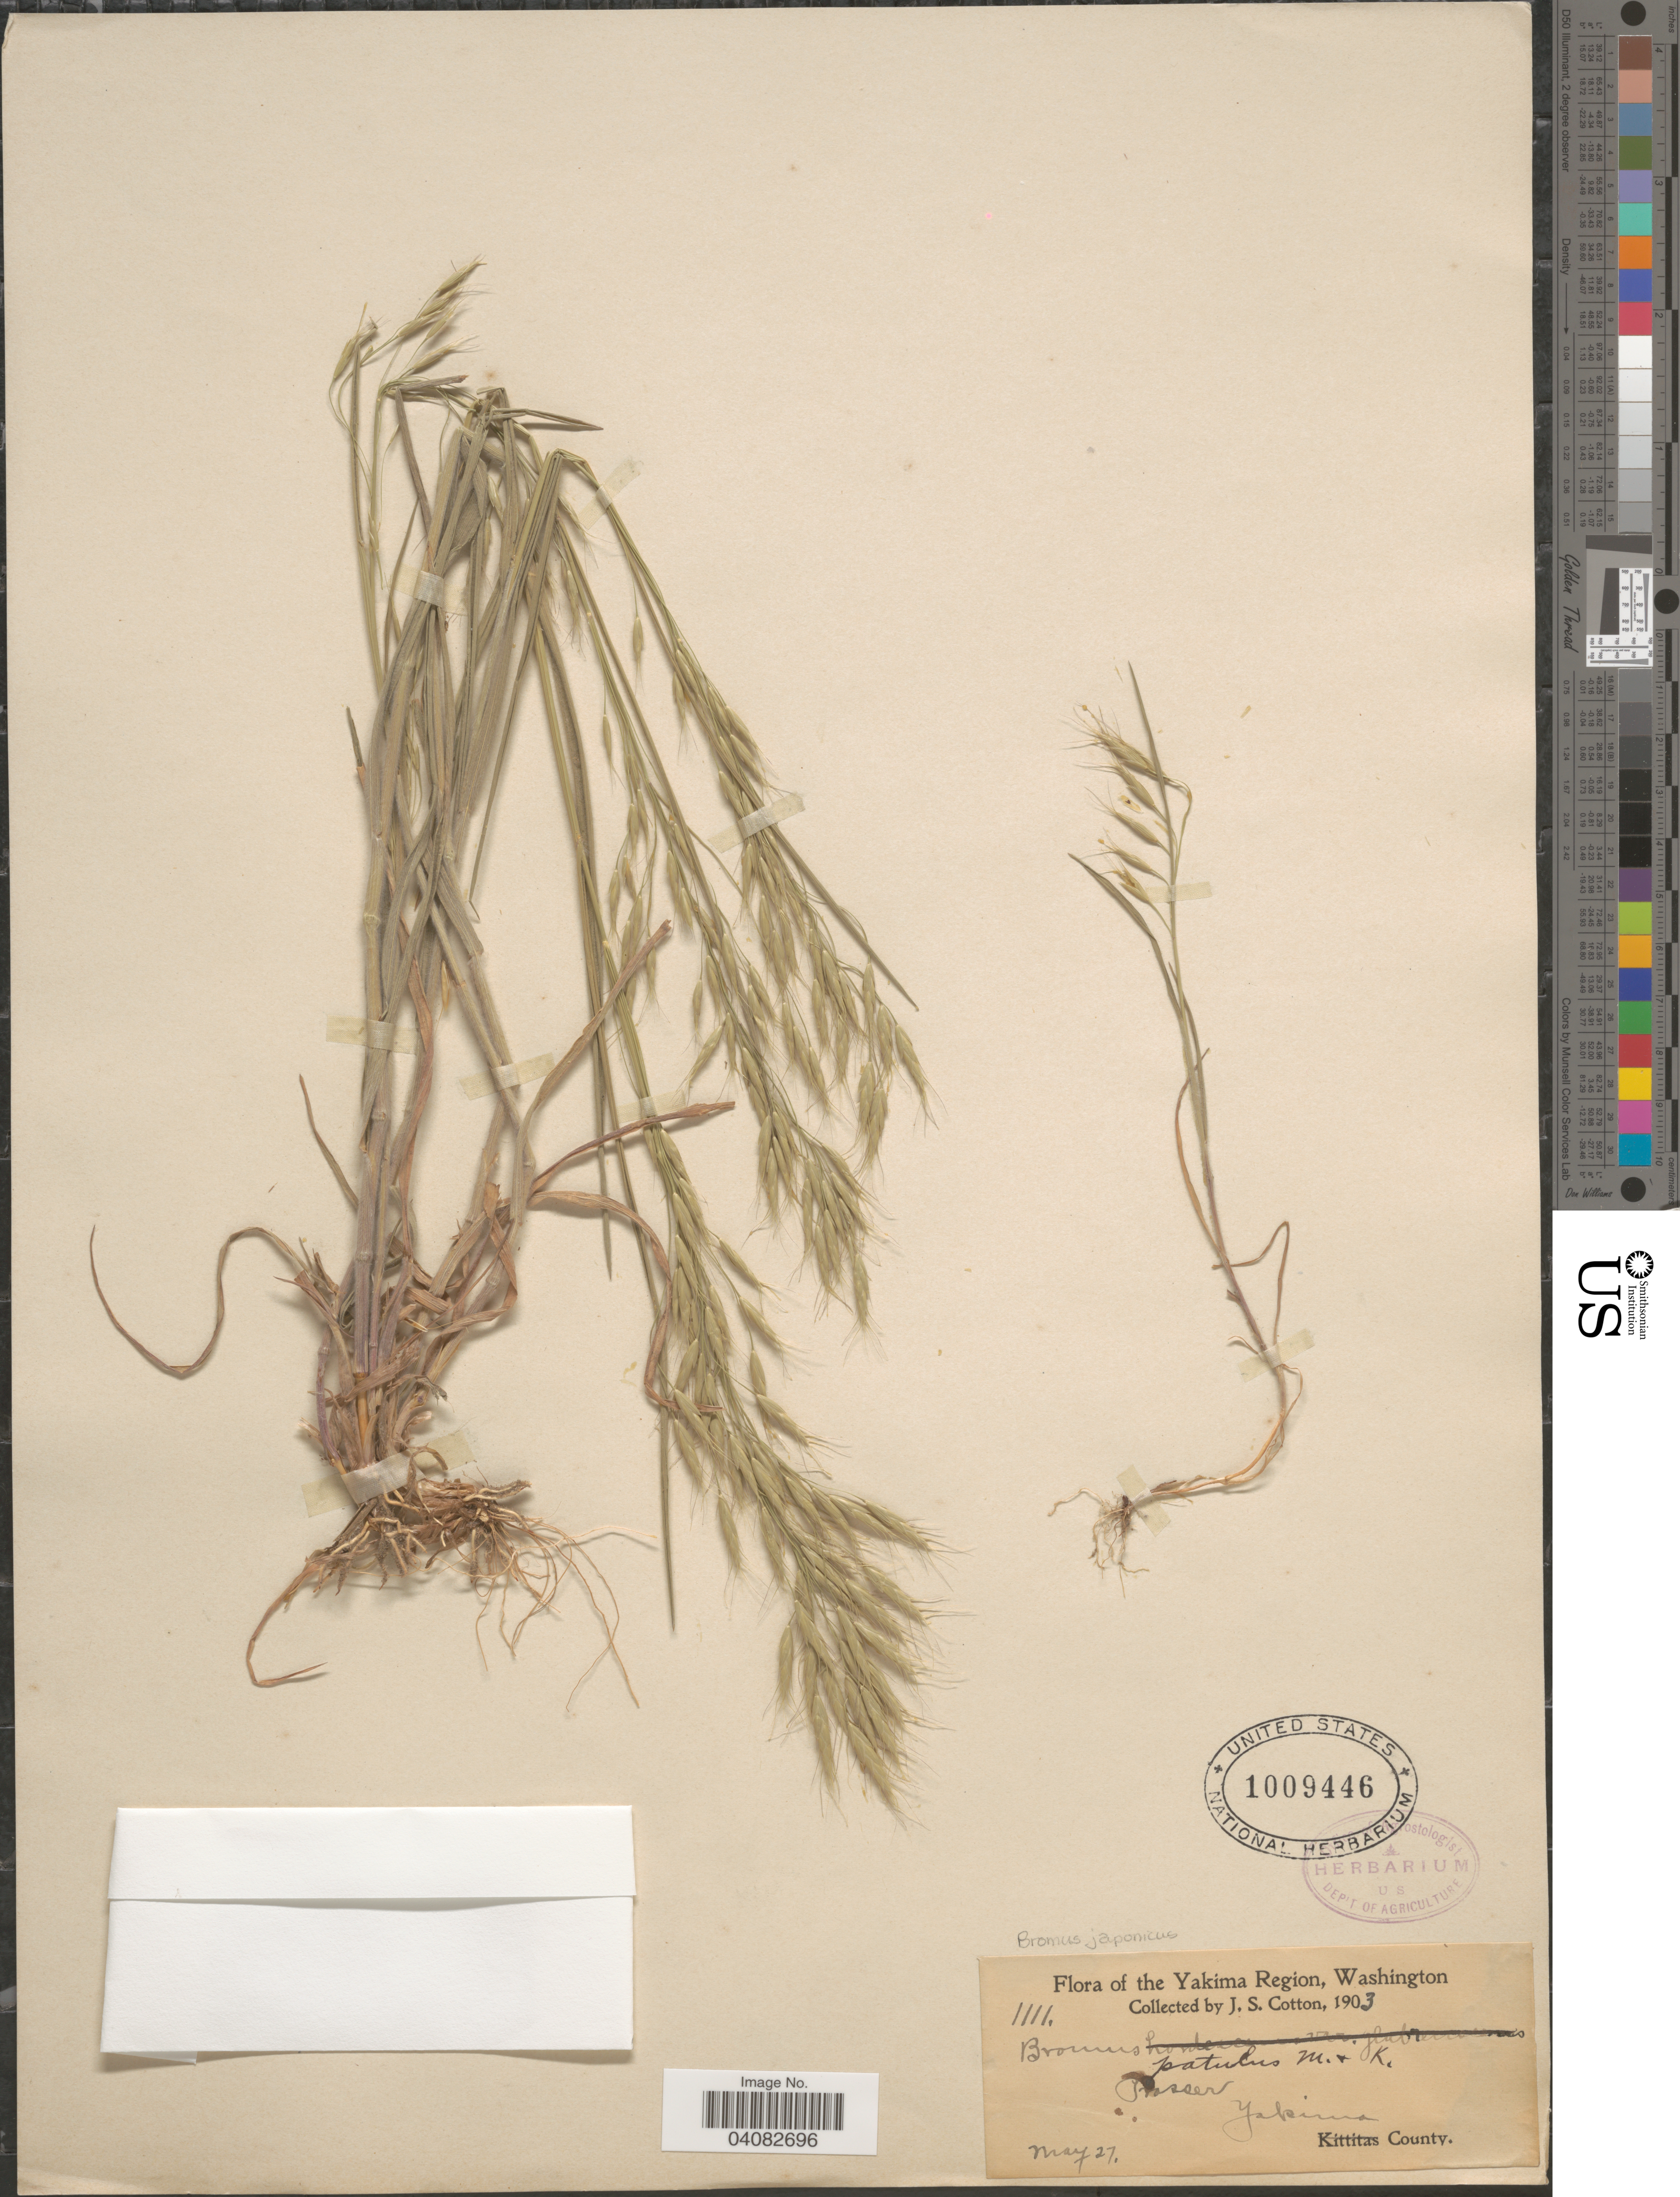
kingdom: Plantae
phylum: Tracheophyta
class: Liliopsida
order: Poales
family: Poaceae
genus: Bromus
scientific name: Bromus japonicus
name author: Houtt.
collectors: J. S. Cotton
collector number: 1111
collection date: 1903-05-27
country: United States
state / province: Washington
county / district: Yakima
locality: The Yakima Region. Yakima County.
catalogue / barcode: US 1009446